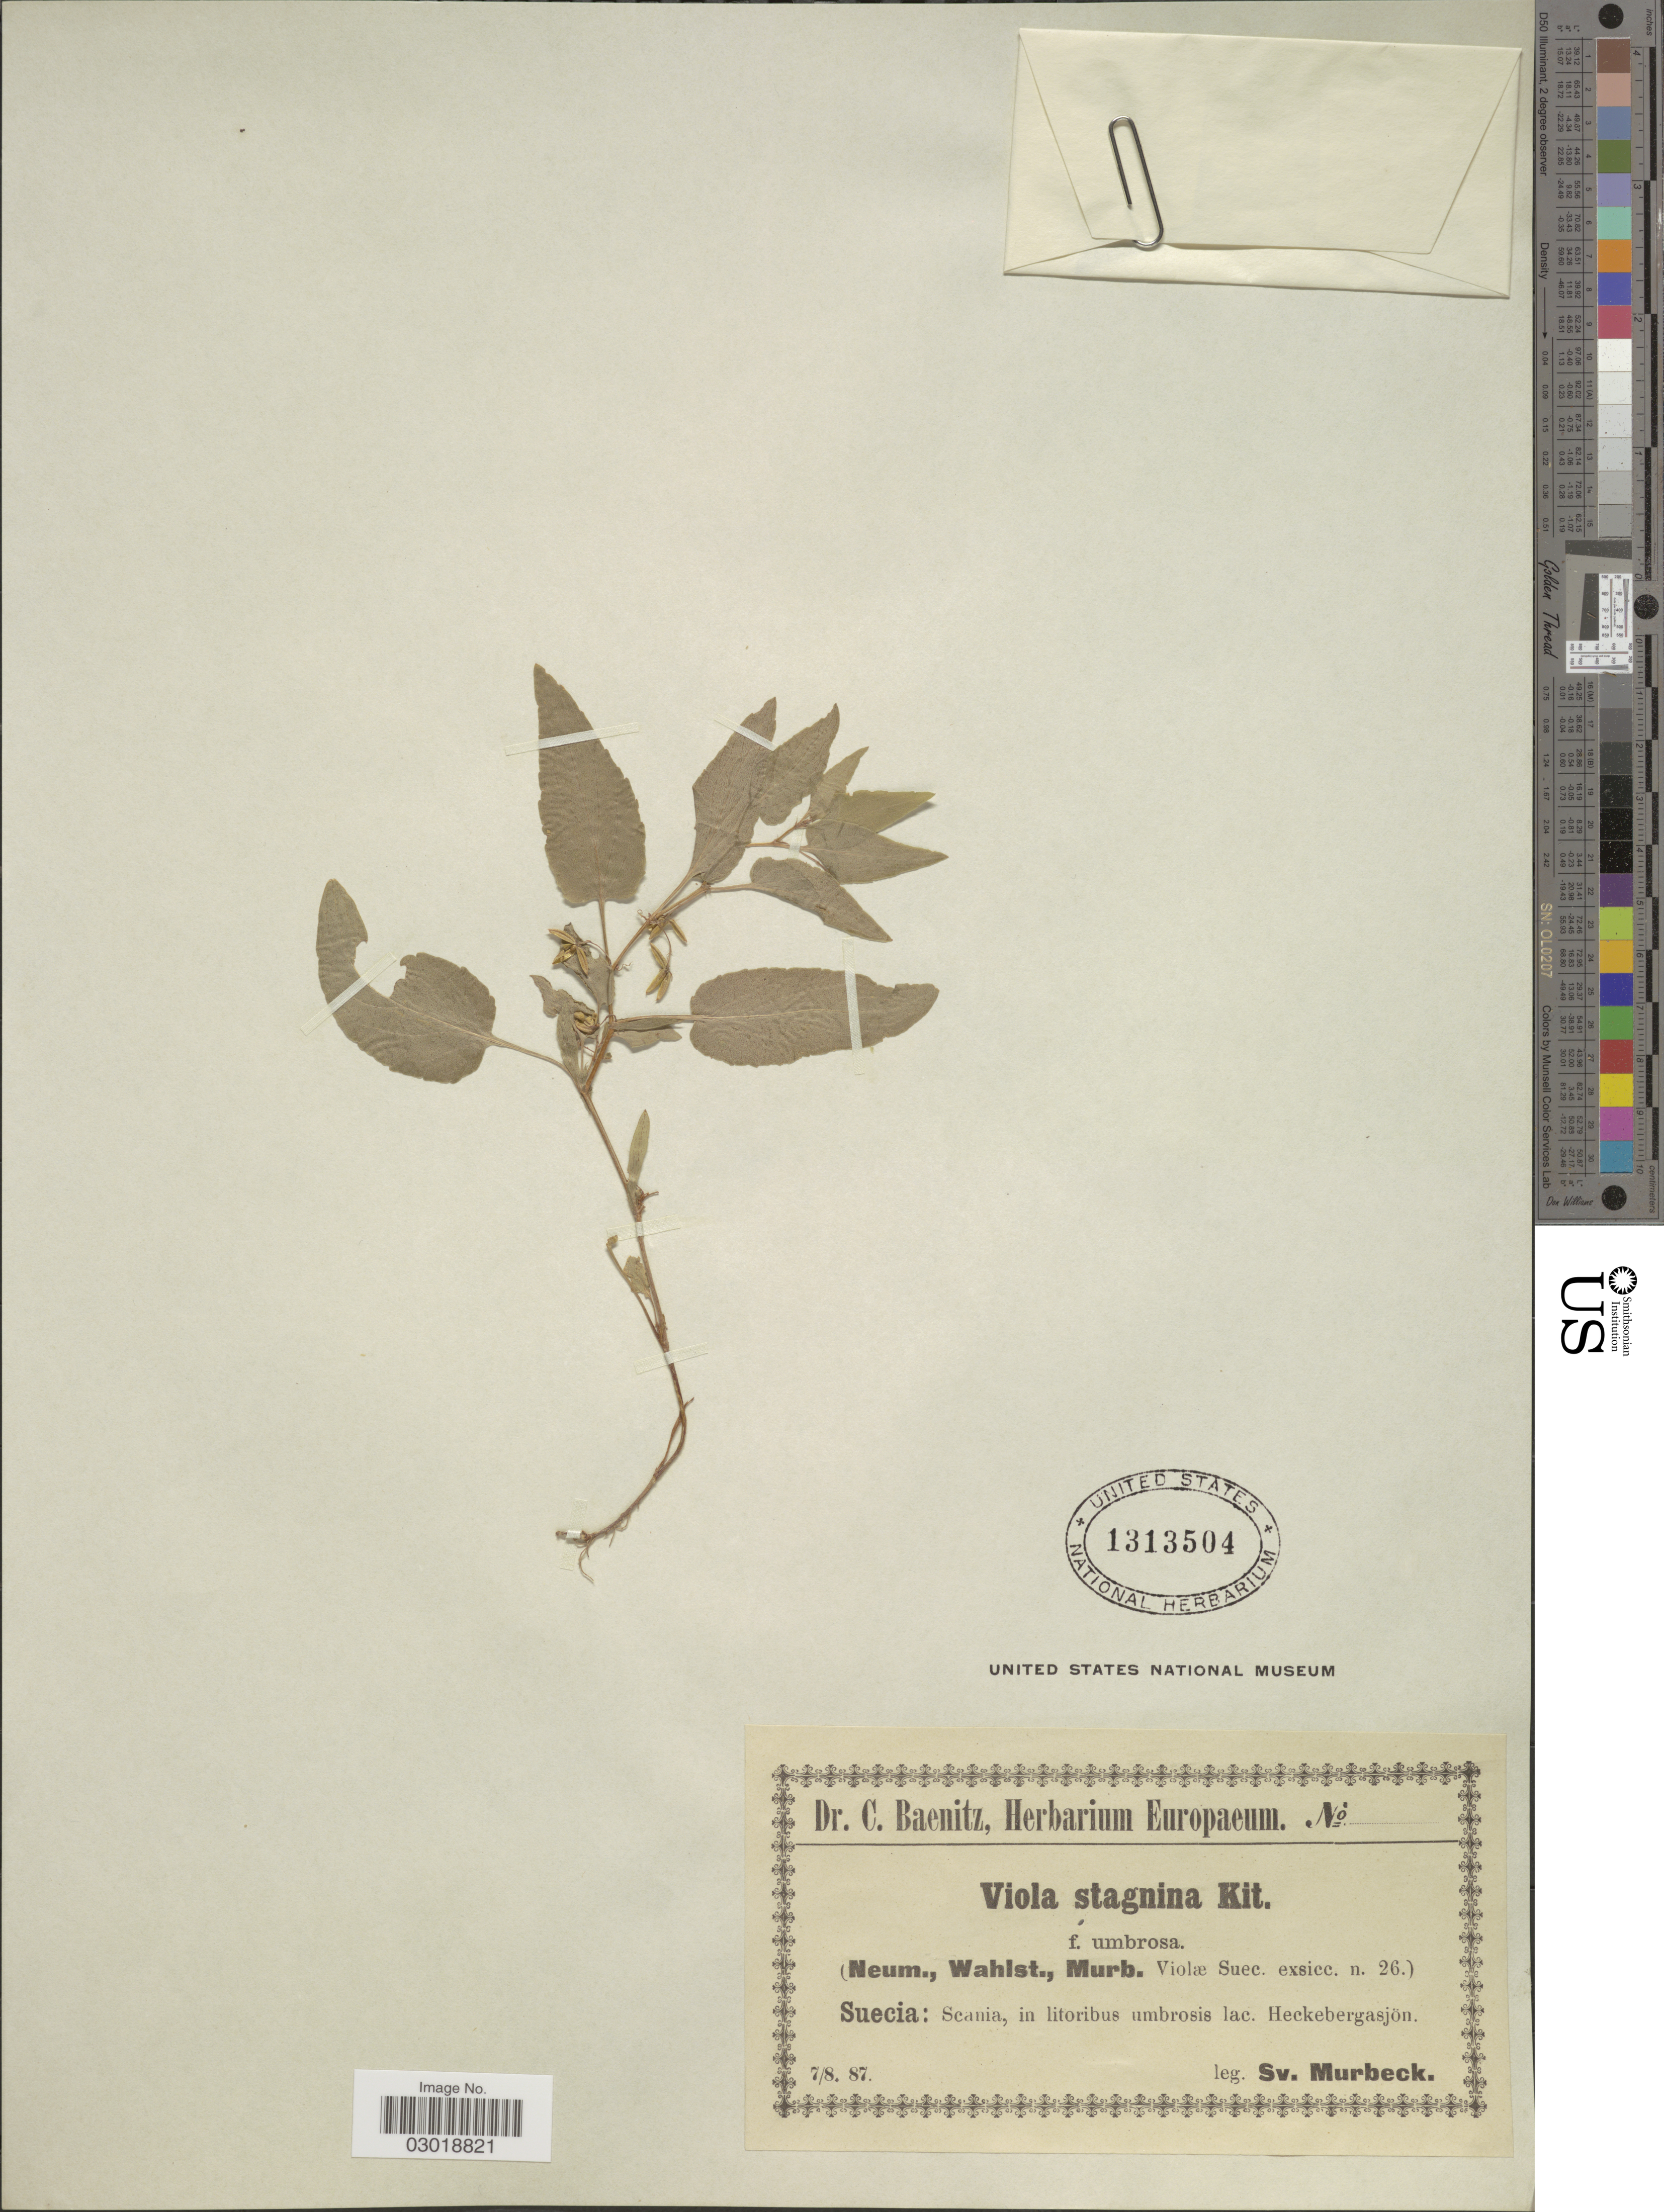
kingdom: Plantae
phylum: Tracheophyta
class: Magnoliopsida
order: Malpighiales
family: Violaceae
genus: Viola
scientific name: Viola persicifolia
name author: Schreb.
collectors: S. S. Murbeck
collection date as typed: Transcribed d/m/y: 7/8/87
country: Sweden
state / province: Skåne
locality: Suecia: Scania, in litoribus umbrosis lac. Heckebergasjön.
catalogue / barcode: US 1313504